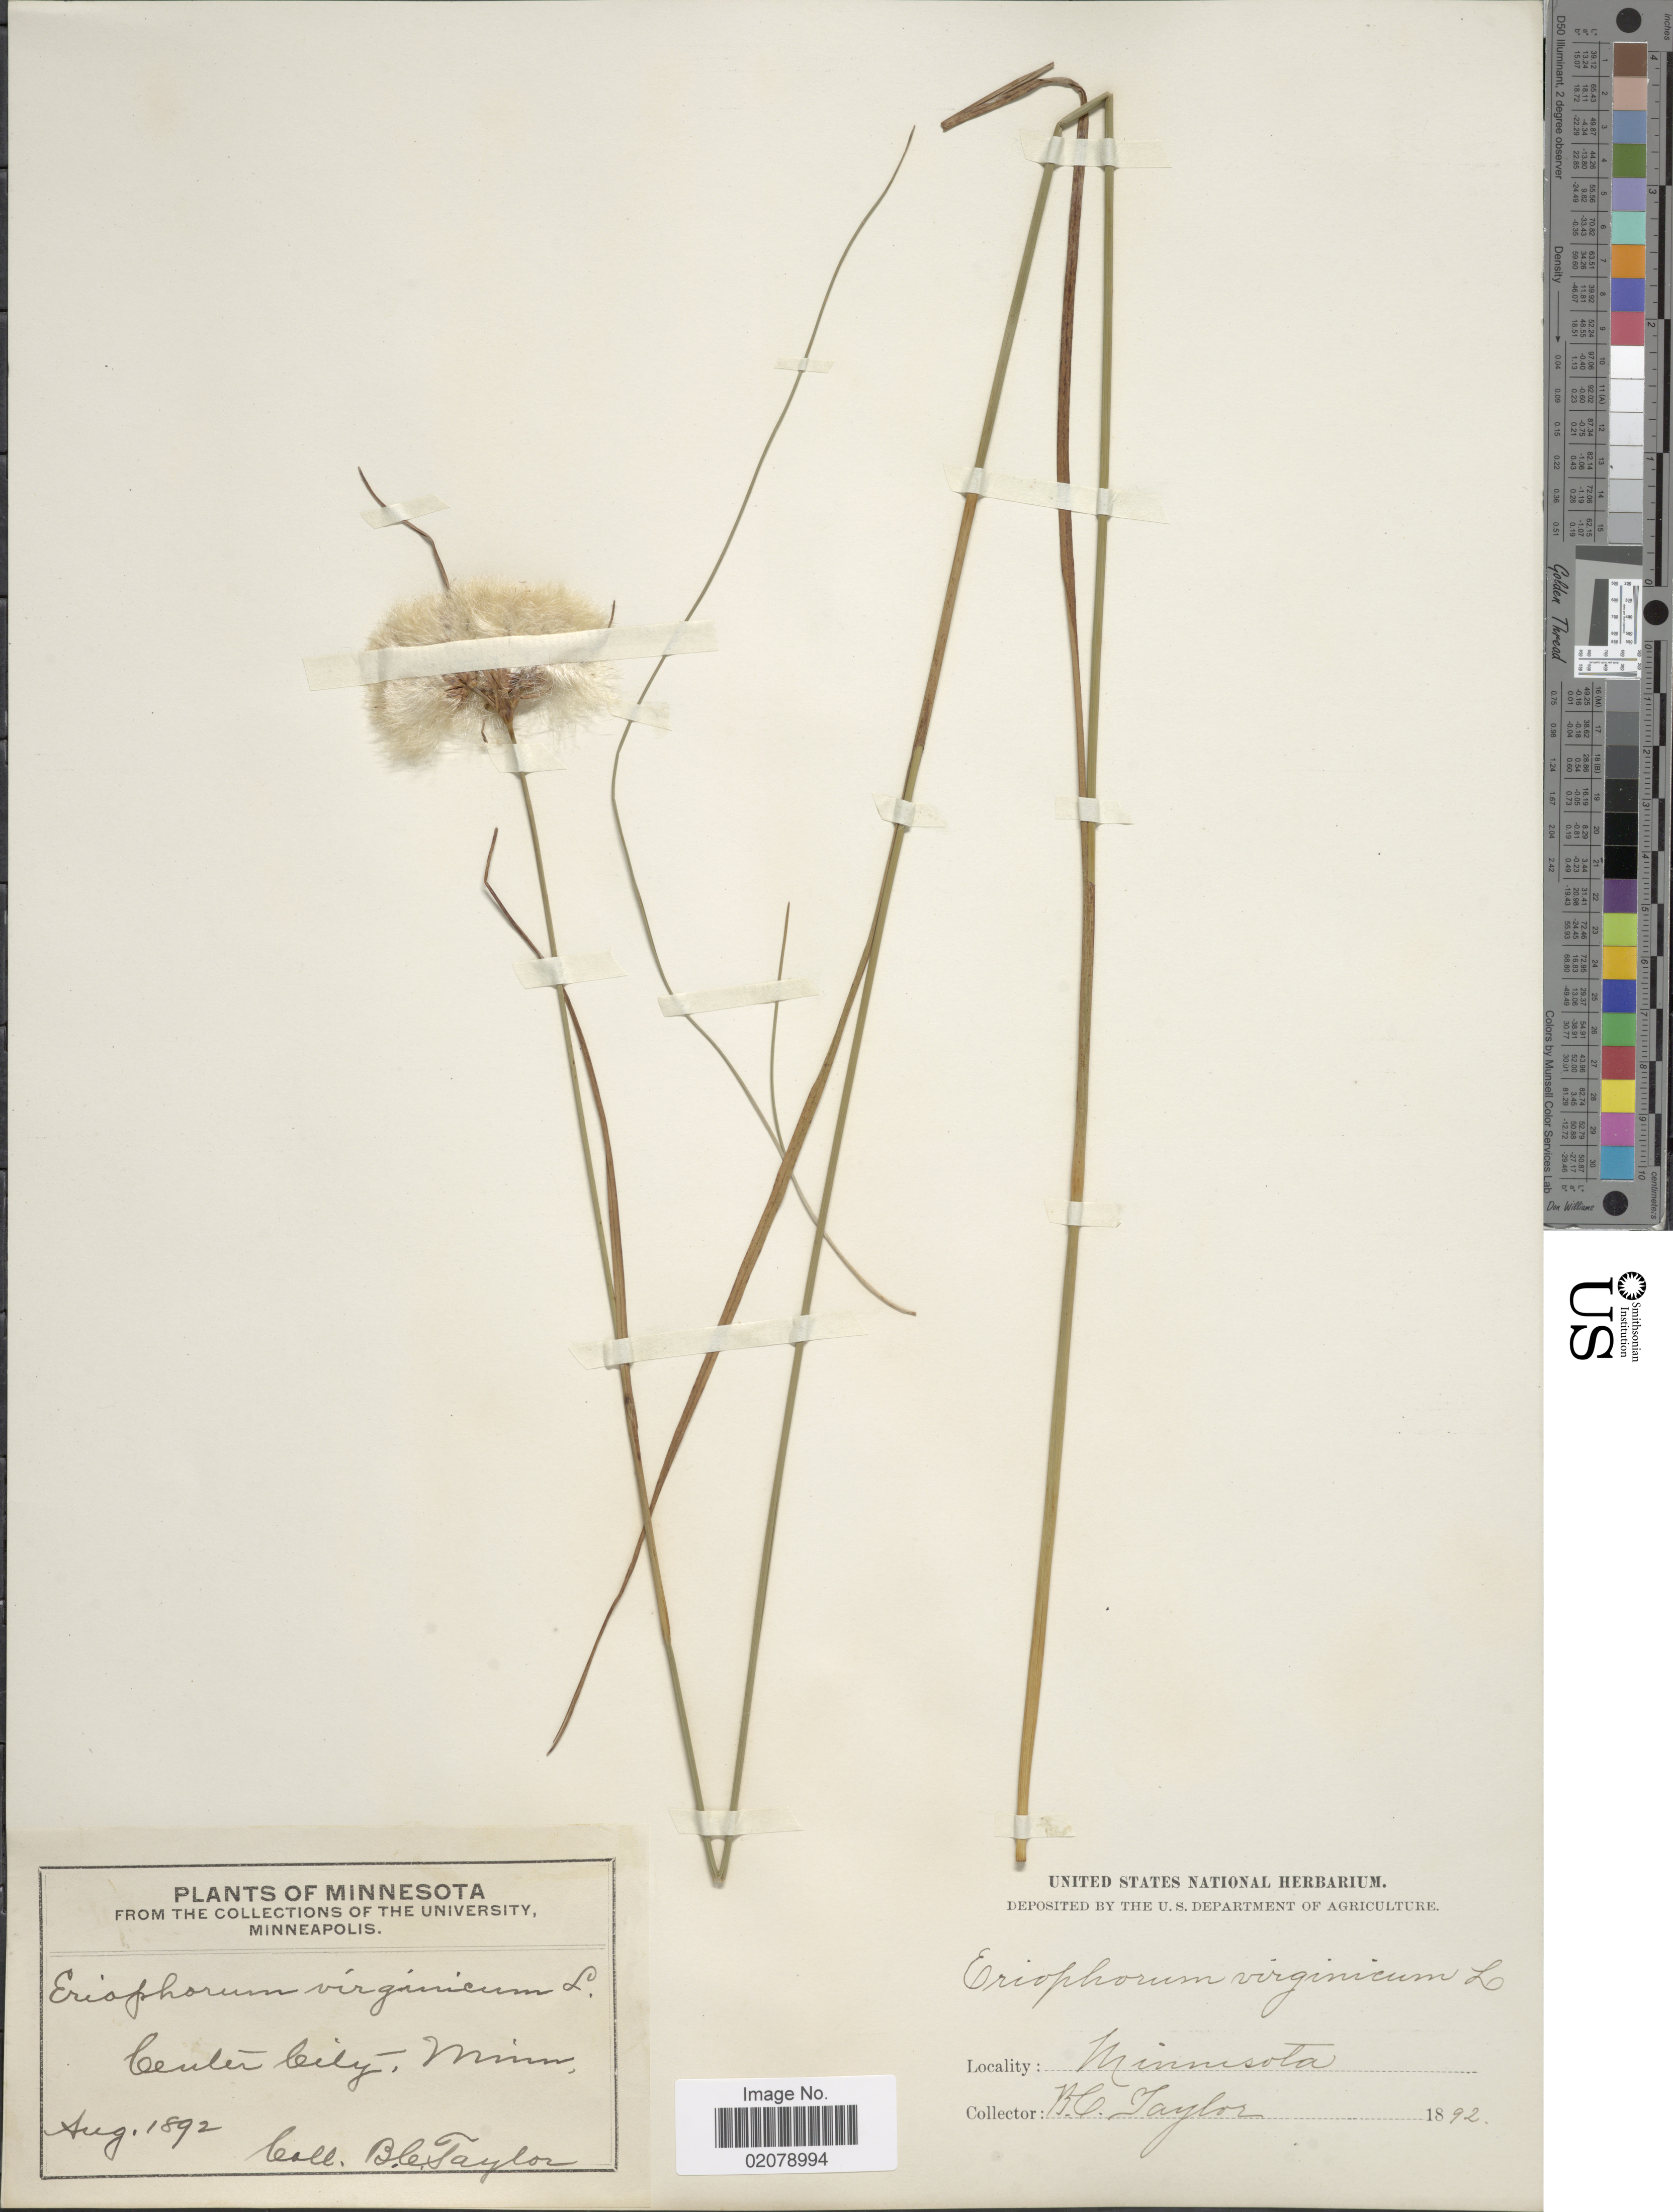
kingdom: Plantae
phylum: Tracheophyta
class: Liliopsida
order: Poales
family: Cyperaceae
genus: Eriophorum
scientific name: Eriophorum virginicum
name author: L.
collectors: B. C. Taylor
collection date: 1892-08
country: United States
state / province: Minnesota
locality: Center City, Minnesota